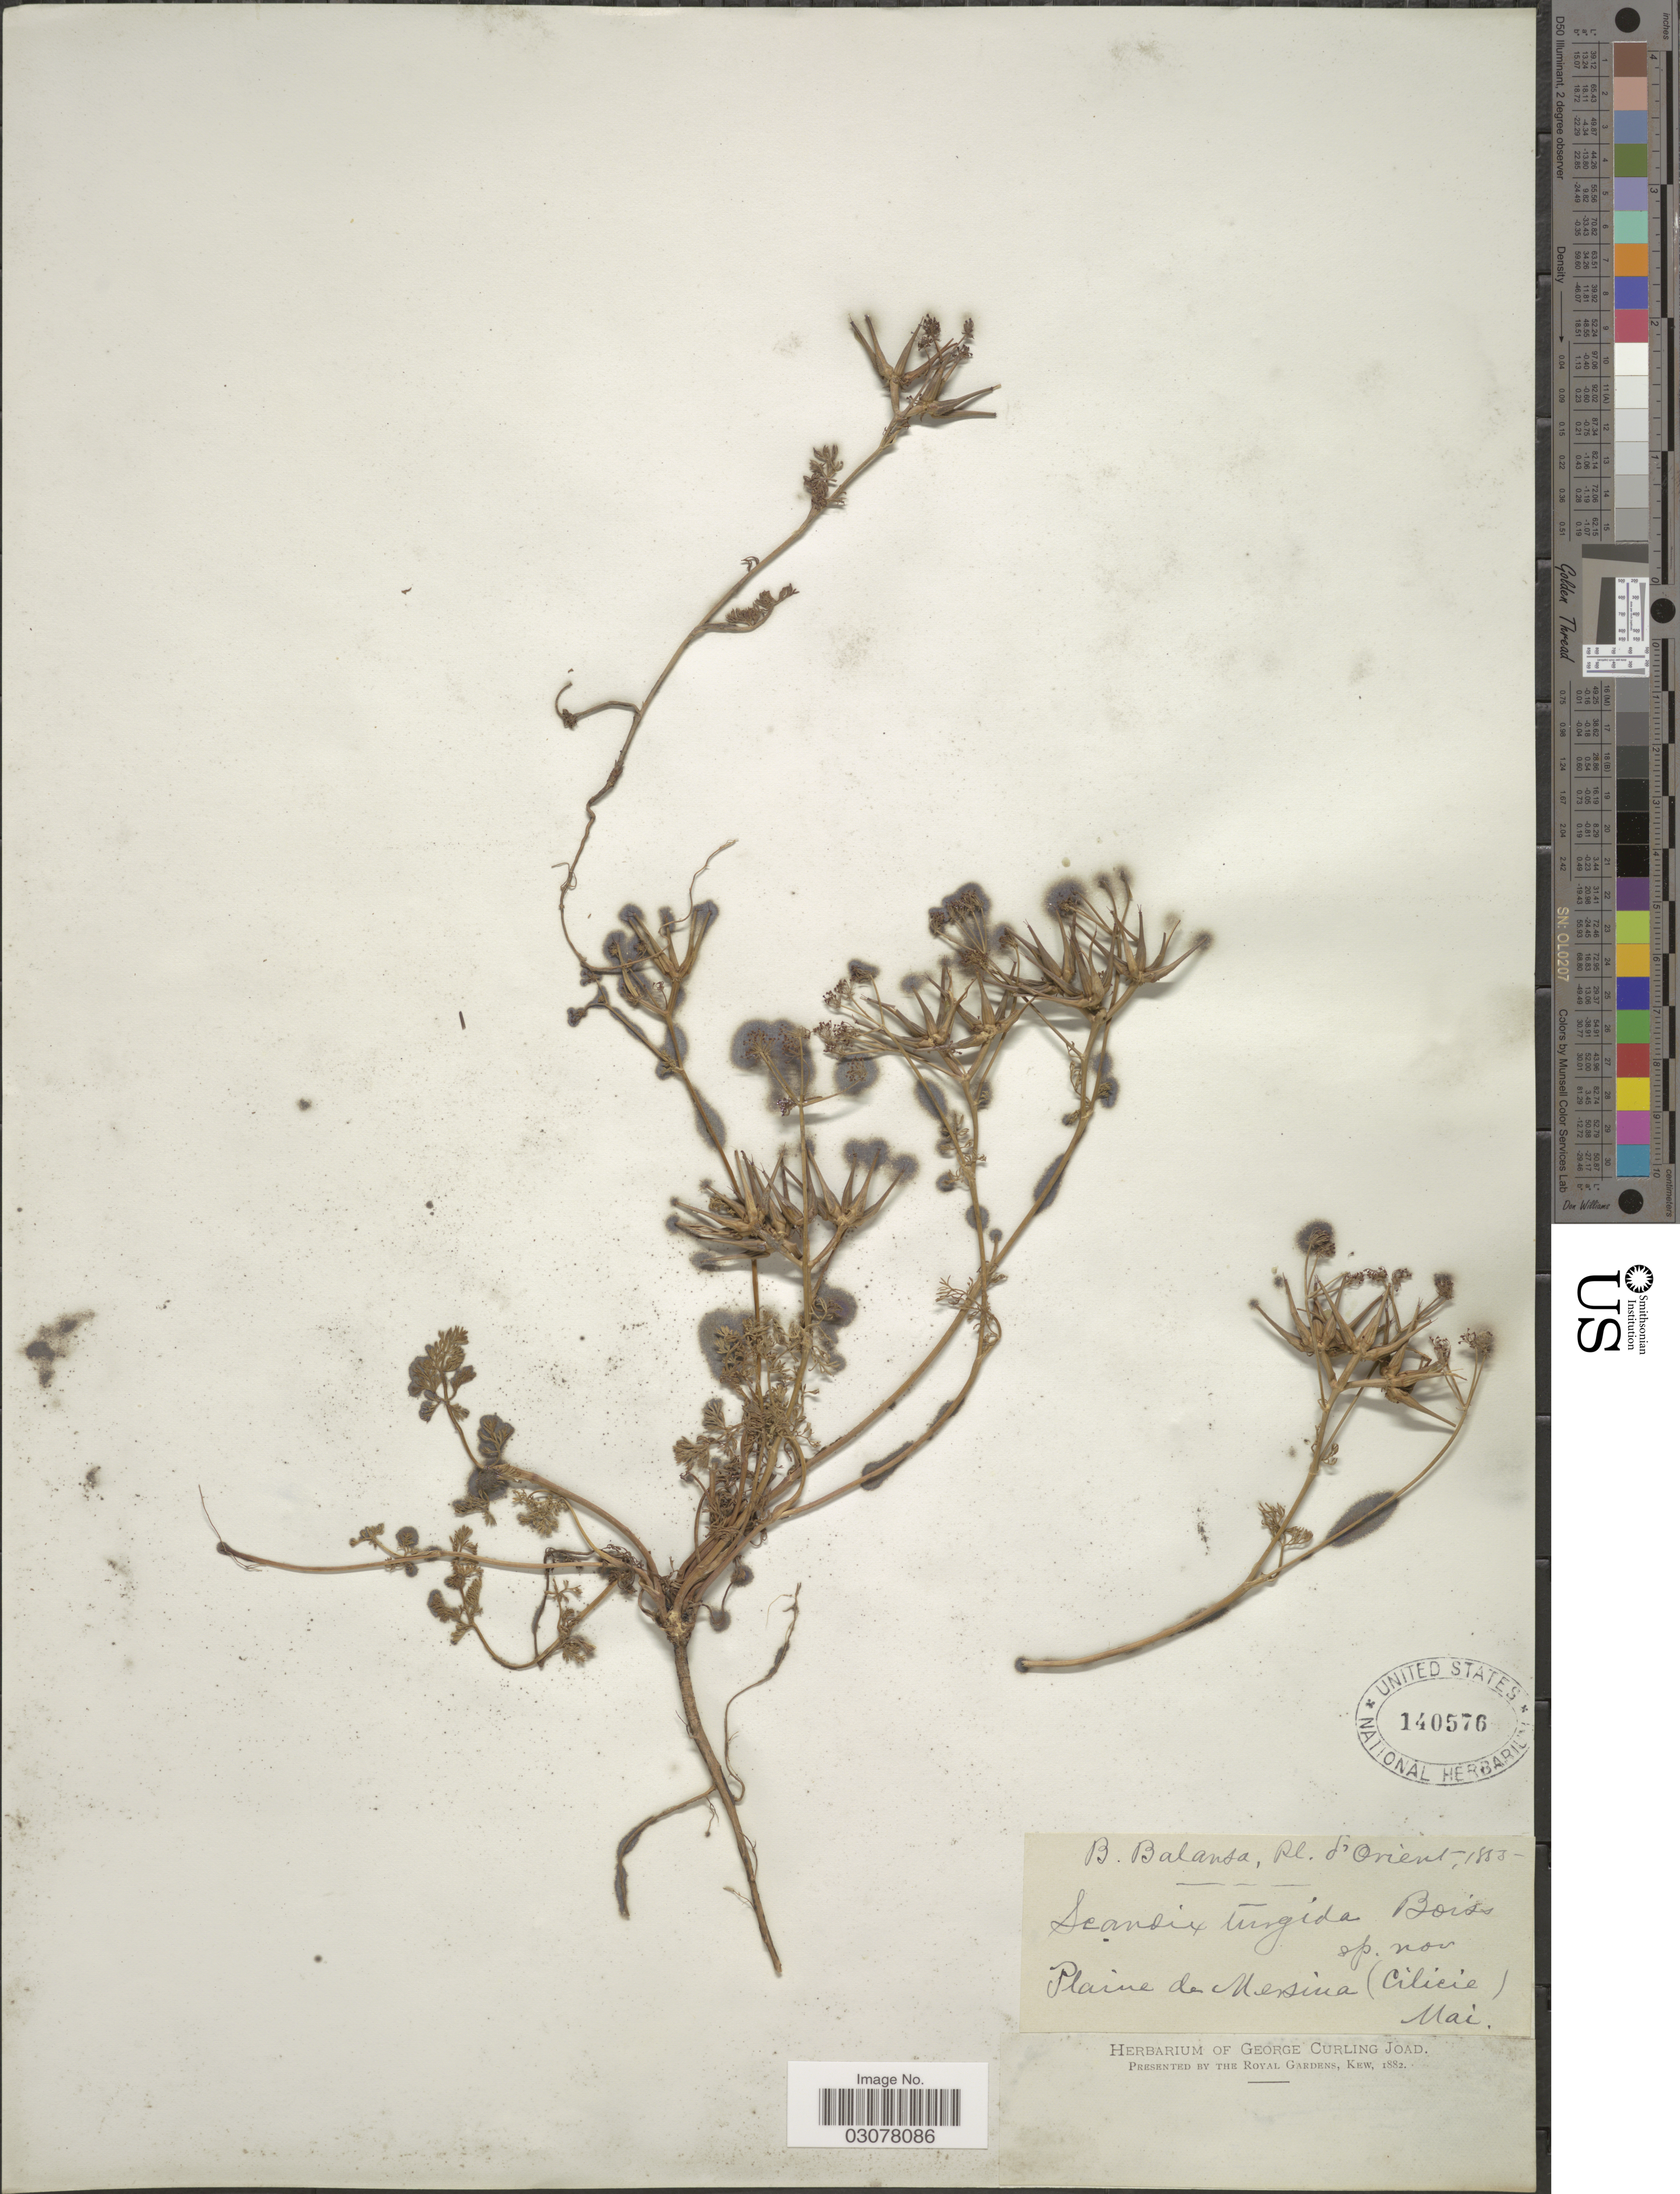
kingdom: Plantae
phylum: Tracheophyta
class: Magnoliopsida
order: Apiales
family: Apiaceae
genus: Scandix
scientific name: Scandix turgida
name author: Boiss.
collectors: B. Balansa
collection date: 1853-05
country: Turkey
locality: Orient. Plaine de Mersina (Cilicie).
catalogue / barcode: US 140576